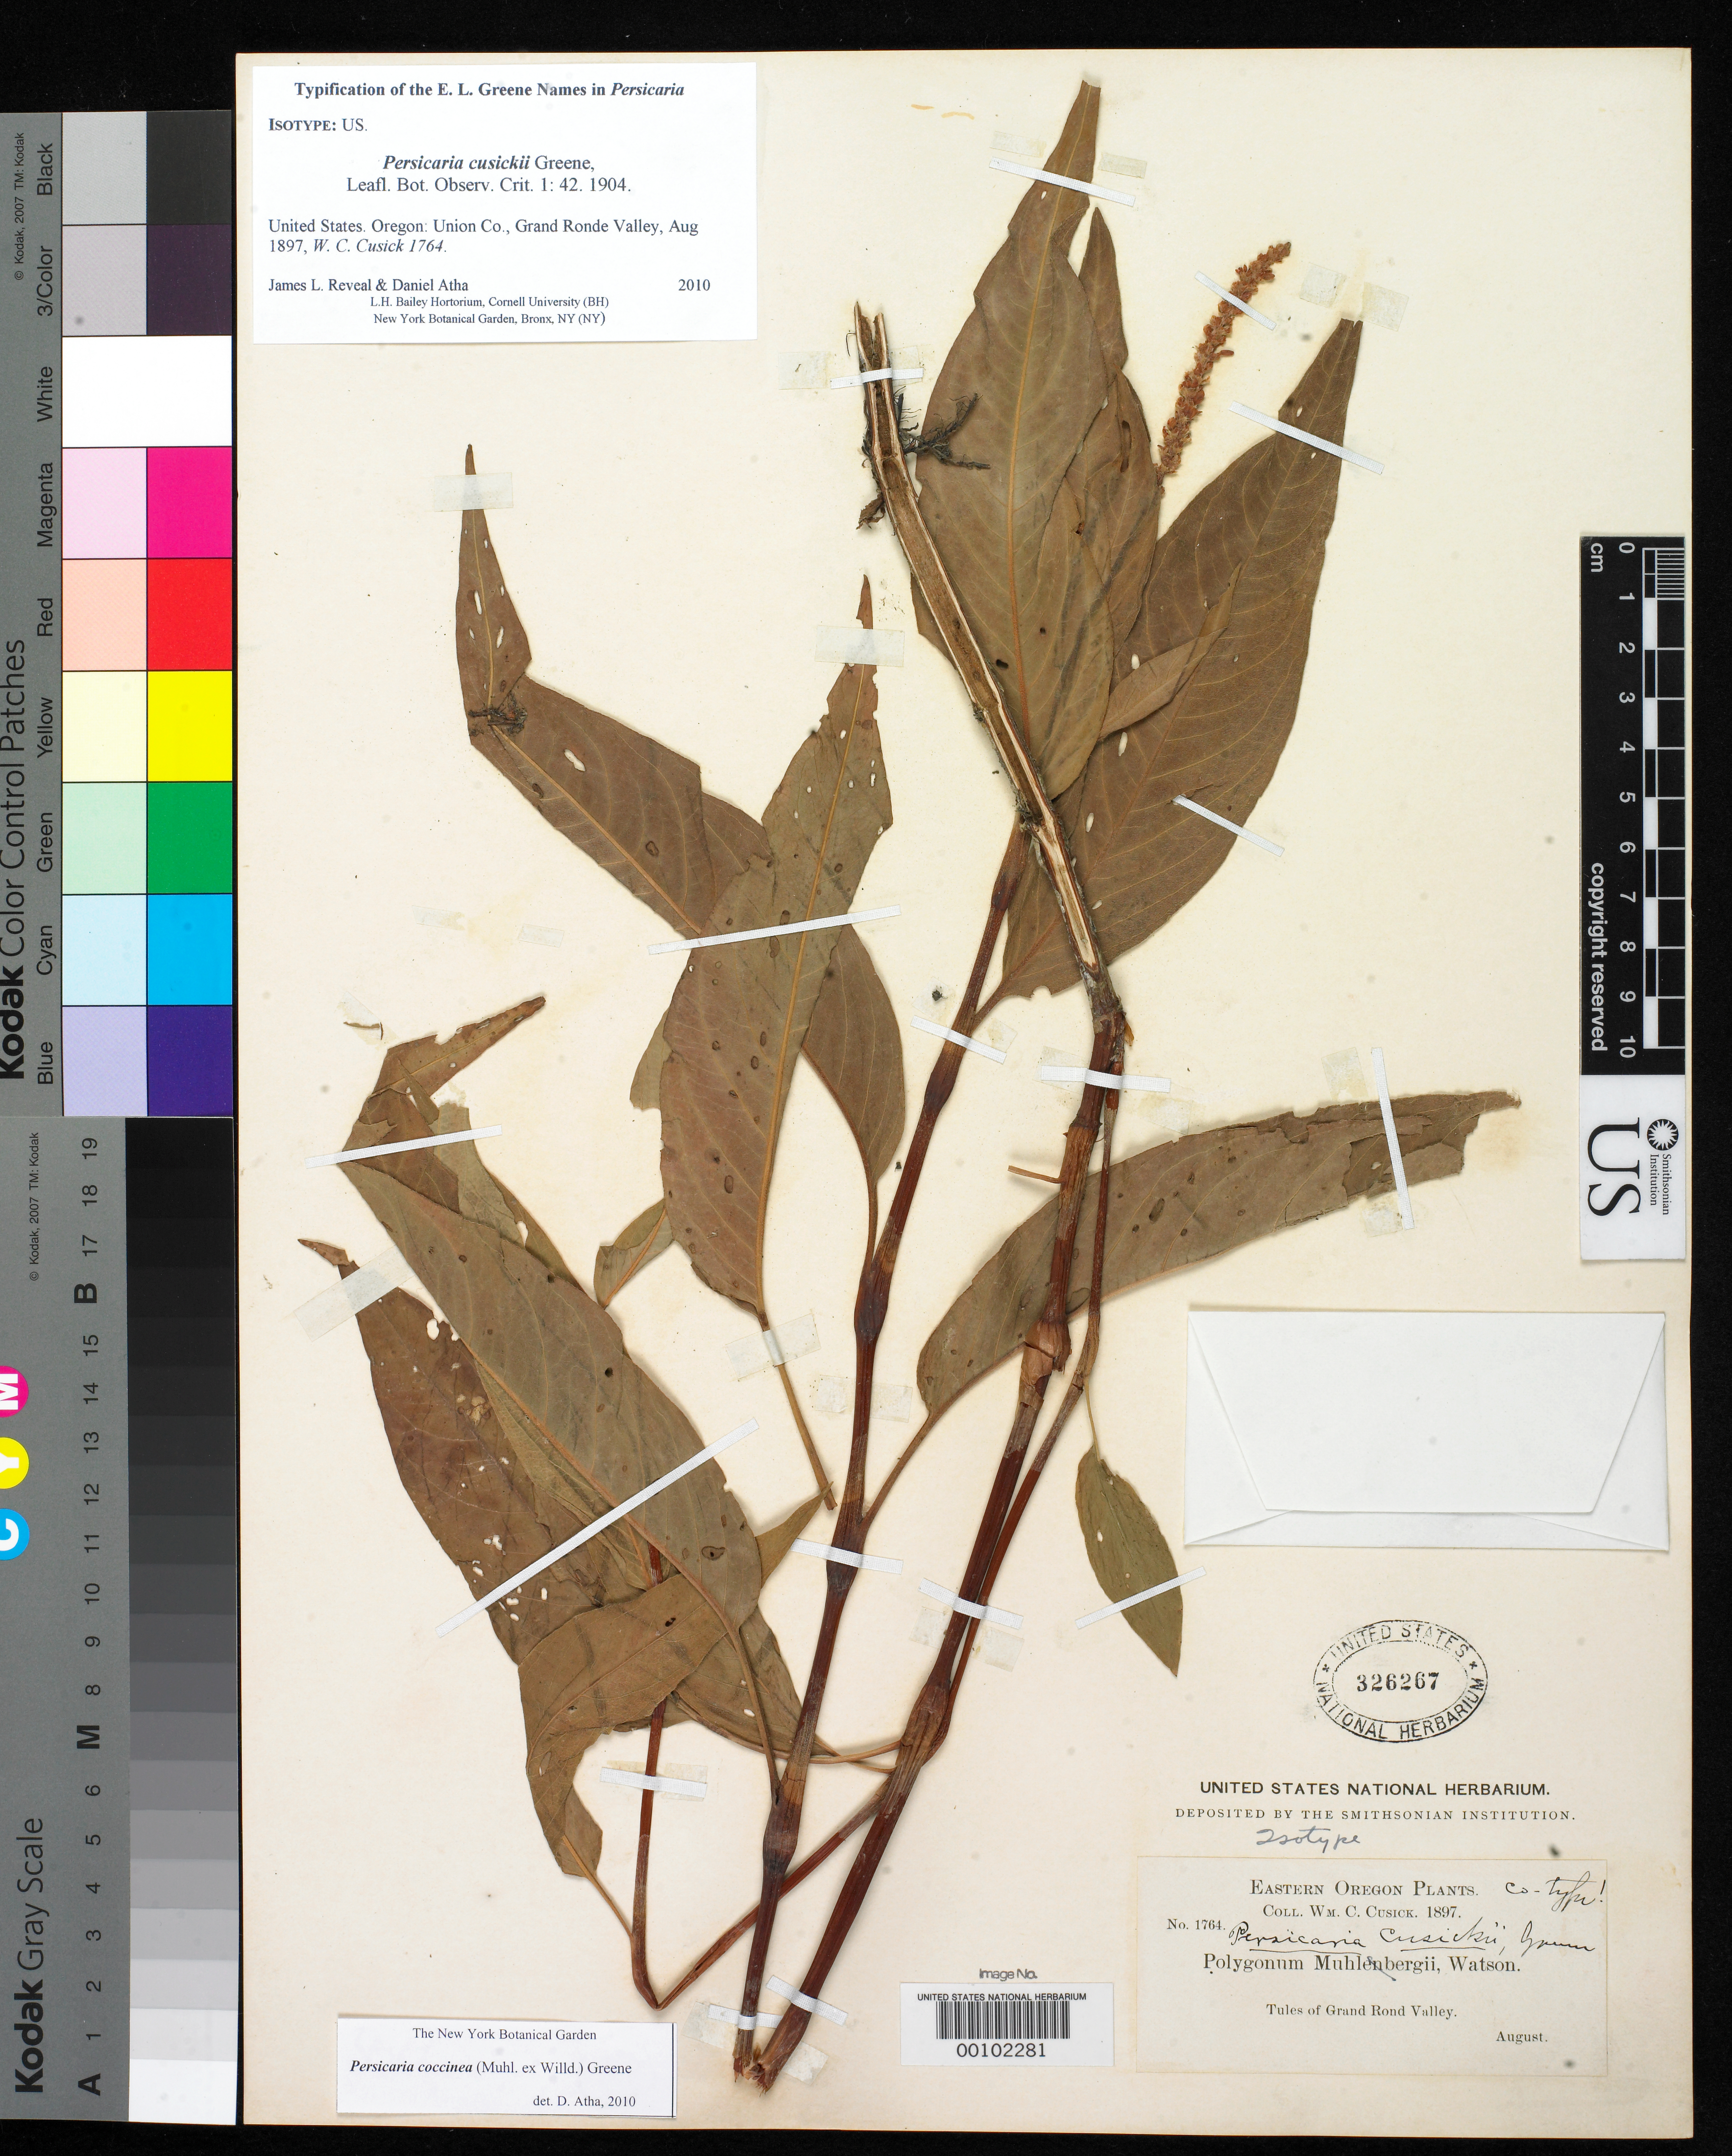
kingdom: Plantae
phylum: Tracheophyta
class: Magnoliopsida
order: Caryophyllales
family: Polygonaceae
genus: Persicaria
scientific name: Persicaria cusickii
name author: Greene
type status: Isotype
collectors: W. C. Cusick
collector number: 1764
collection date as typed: Aug 1897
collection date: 1897-08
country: United States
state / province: Oregon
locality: Grand Rond Valley.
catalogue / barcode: US 326267